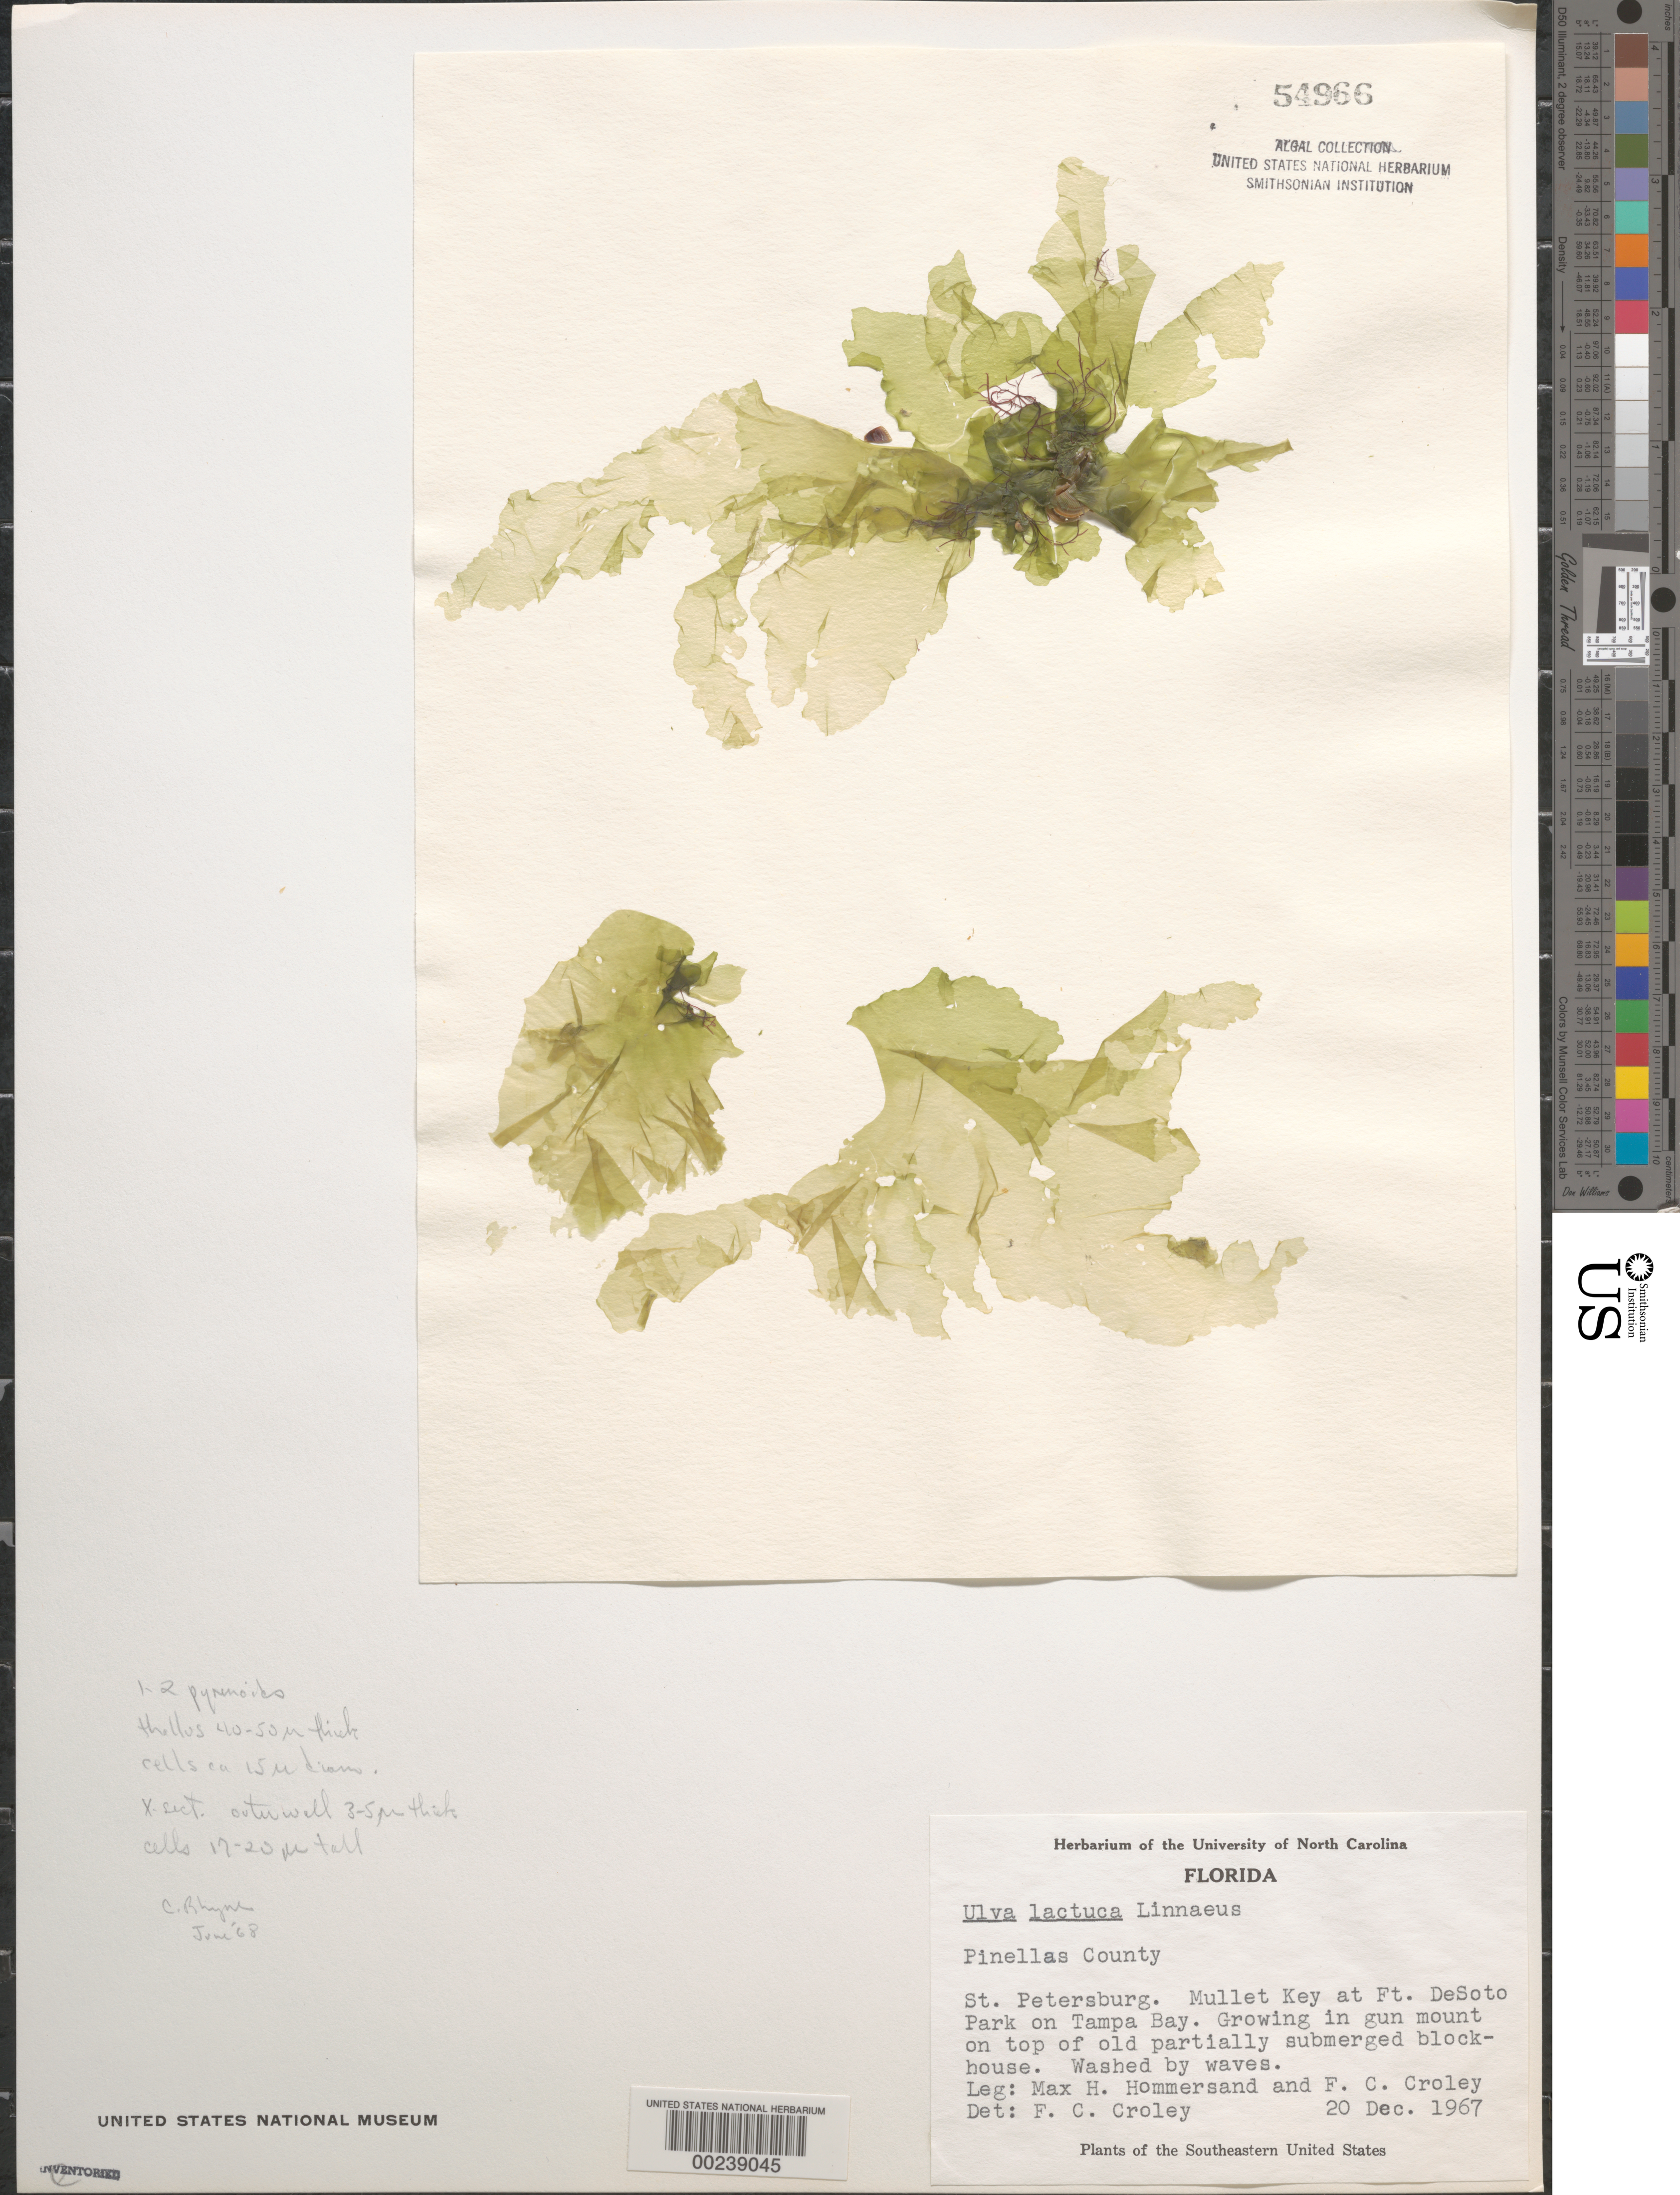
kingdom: Plantae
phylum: Chlorophyta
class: Ulvophyceae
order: Ulvales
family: Ulvaceae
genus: Ulva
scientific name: Ulva lactuca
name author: L.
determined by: Croley, F. C.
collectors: M. H. Hommersand & F. C. Croley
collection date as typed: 20 Dec 1967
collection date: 1967-12-20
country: United States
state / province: Florida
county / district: Pinellas County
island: Mullet Key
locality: St. Petersburg, Fort DeSoto Park, Tampa Bay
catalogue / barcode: US 54966